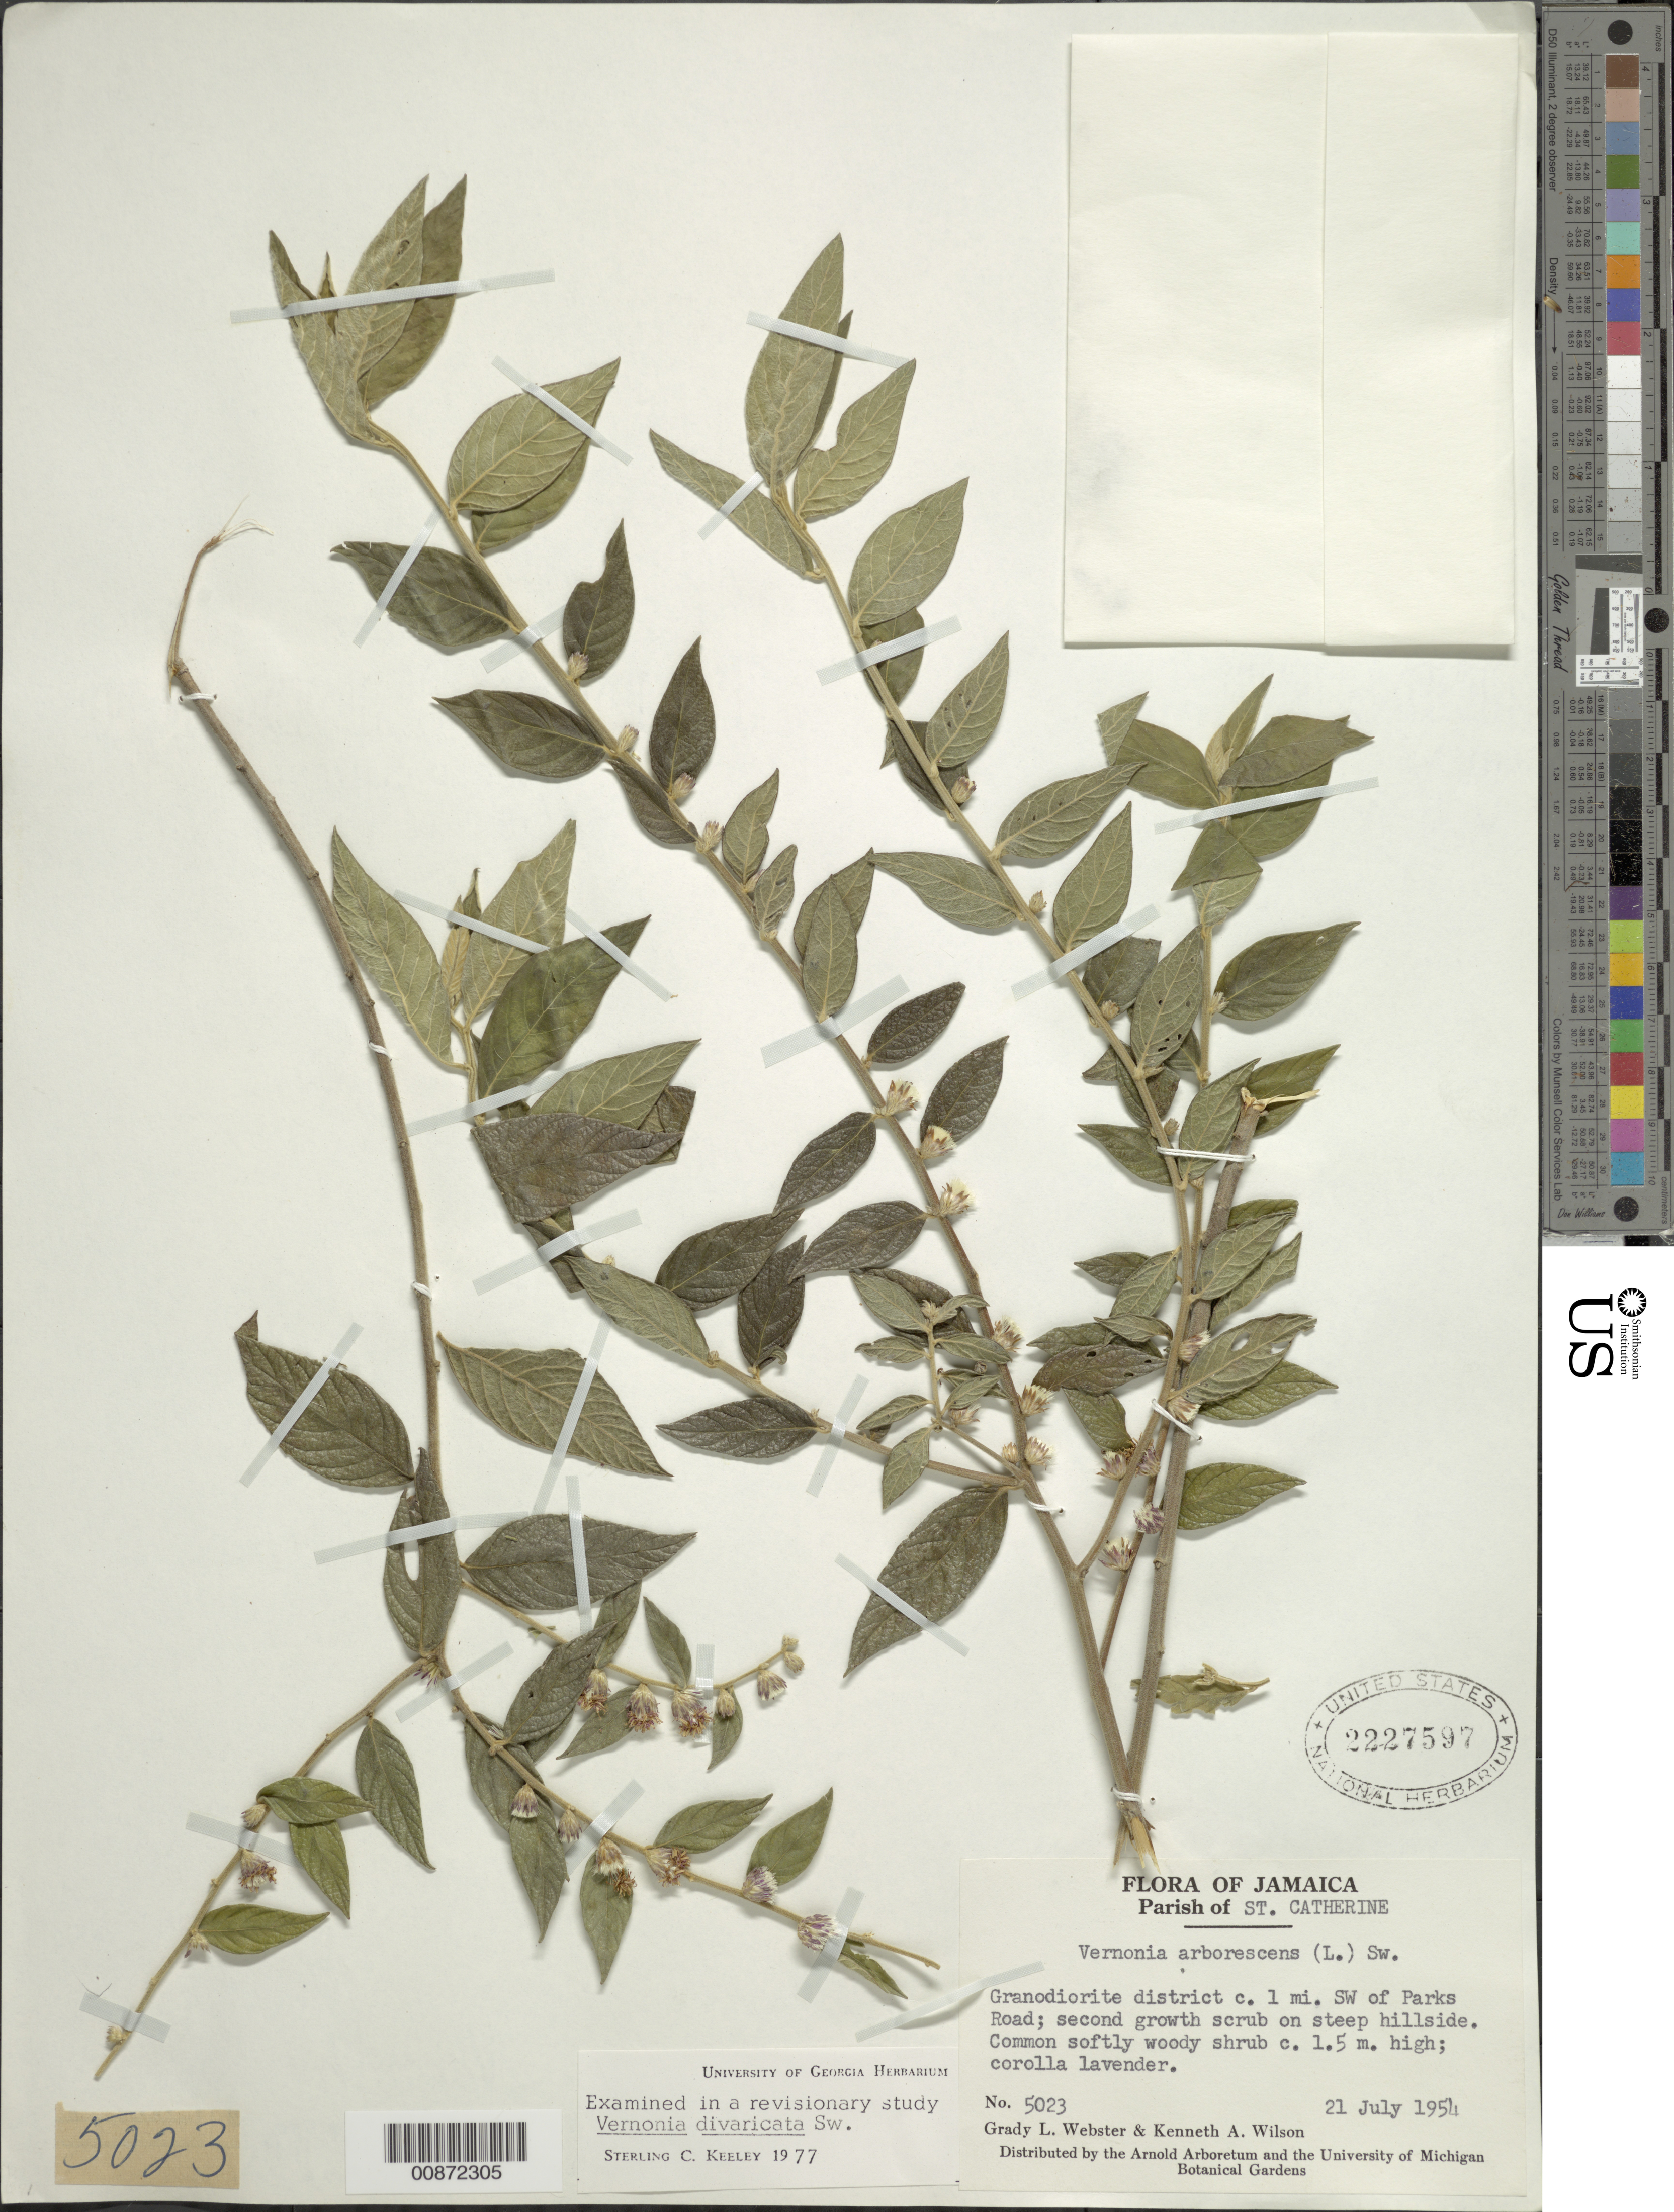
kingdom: Plantae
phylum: Tracheophyta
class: Magnoliopsida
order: Asterales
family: Asteraceae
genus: Lepidaploa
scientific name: Lepidaploa arborescens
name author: (L.) H. Rob.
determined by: Keeley, S. C.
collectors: G. L. Webster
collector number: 5023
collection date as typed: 21 Jul 1954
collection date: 1954-07-21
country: Jamaica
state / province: Saint Catherine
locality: Granodiorite district, c. 1 mi. SW of Parks Road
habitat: Second growth scrub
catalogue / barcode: US 2227597